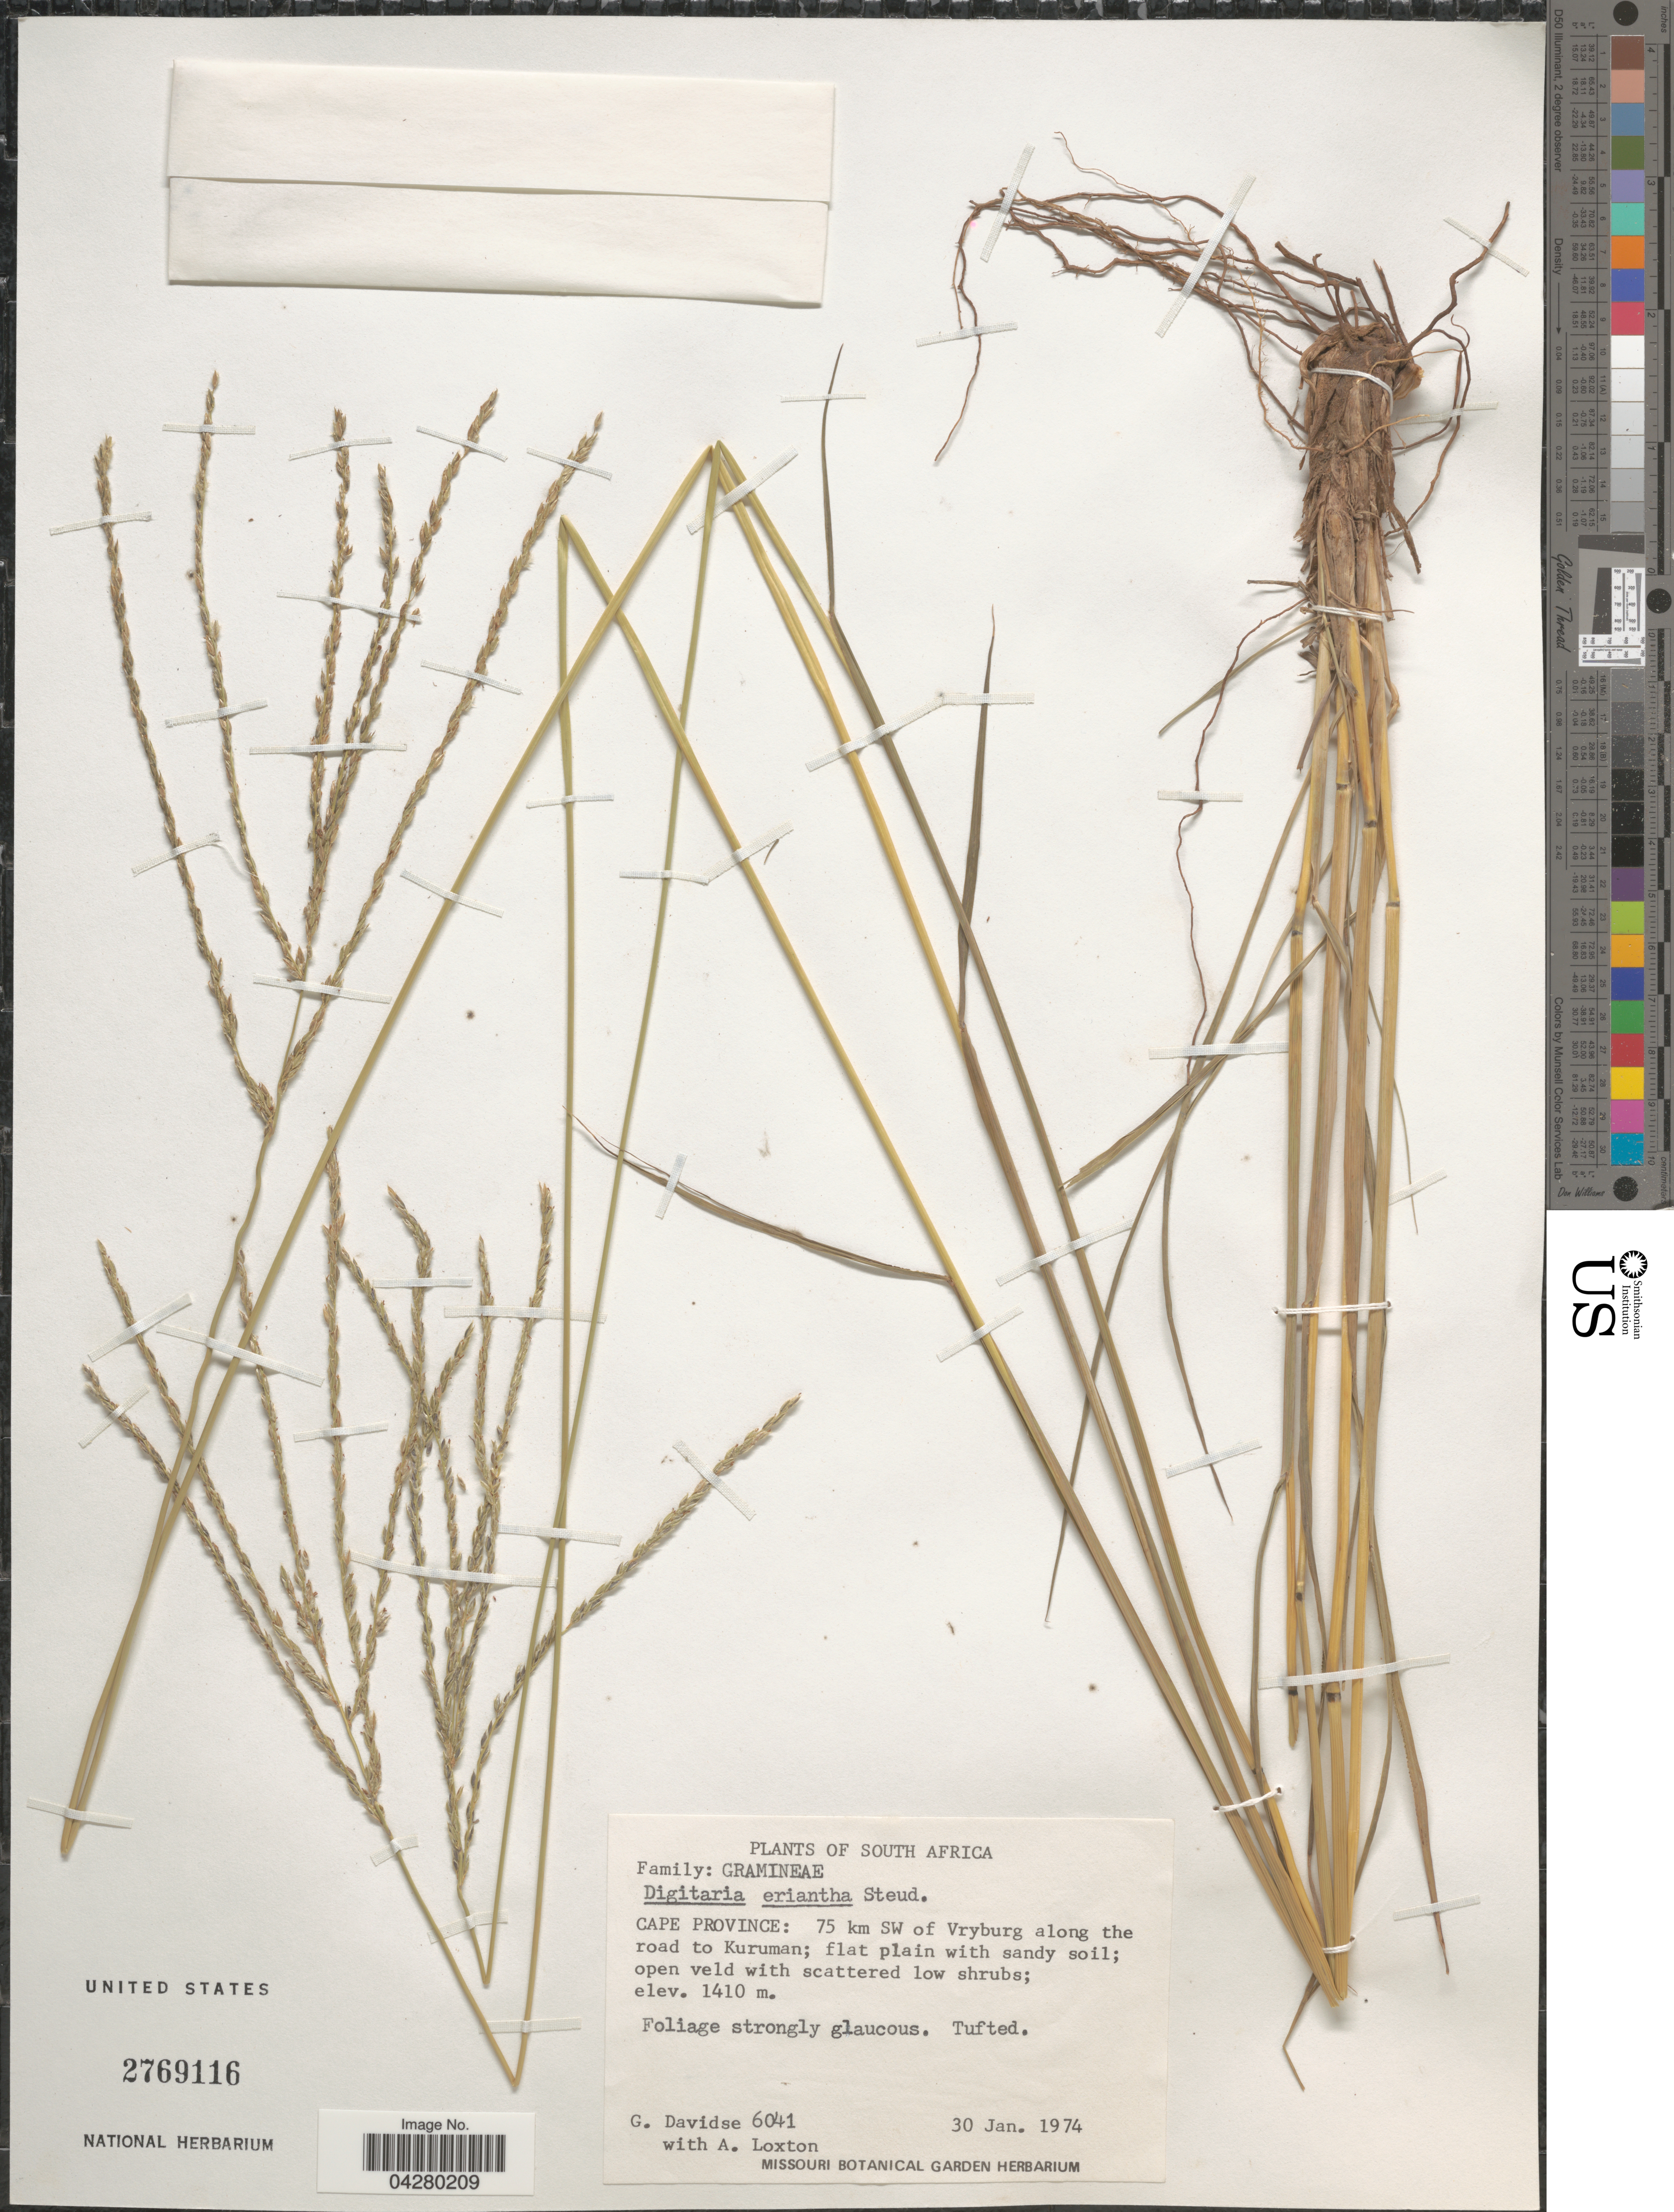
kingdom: Plantae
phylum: Tracheophyta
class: Liliopsida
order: Poales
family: Poaceae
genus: Digitaria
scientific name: Digitaria eriantha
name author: Steud.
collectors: G. Davidse & A. Loxton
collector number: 6041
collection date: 1974-01-30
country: South Africa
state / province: North West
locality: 75 km SW of Vrydburg along the road to Kuruman; flat plain with sandy soil.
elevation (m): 1410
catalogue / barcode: US 2769116